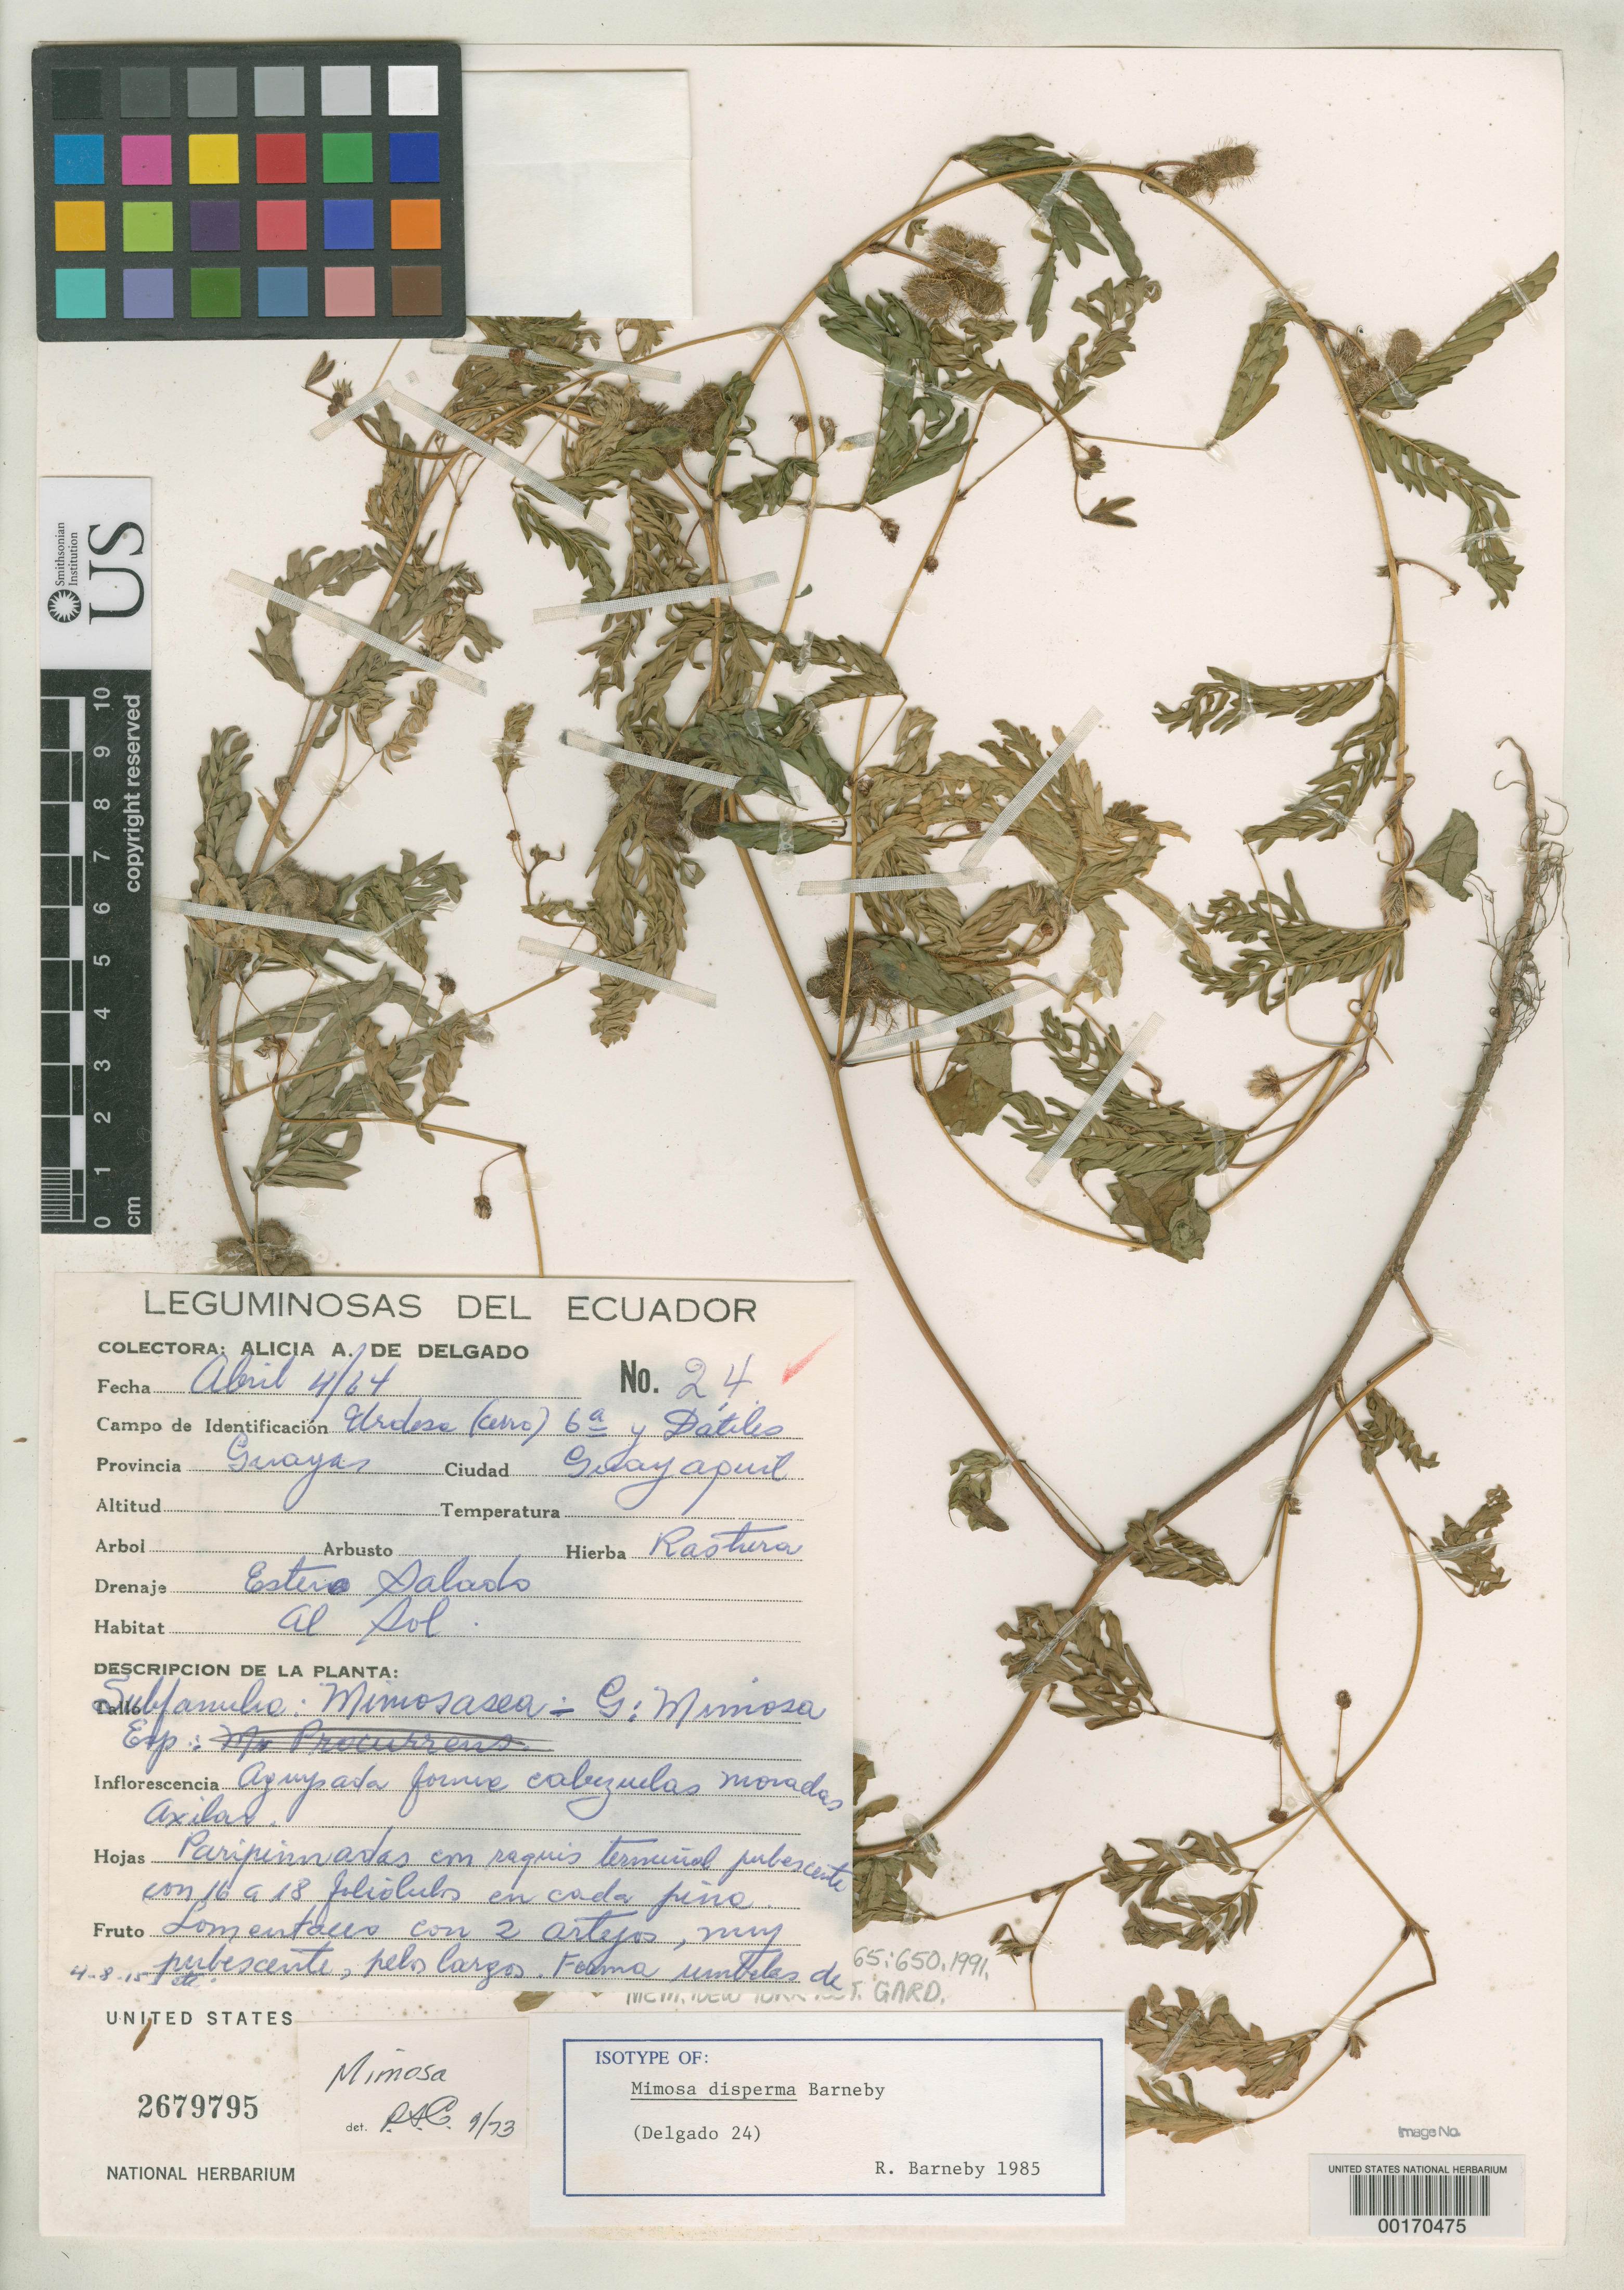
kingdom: Plantae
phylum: Tracheophyta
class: Magnoliopsida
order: Fabales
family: Fabaceae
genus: Mimosa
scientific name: Mimosa disperma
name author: Barneby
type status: Isotype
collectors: A. A. Delgado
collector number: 24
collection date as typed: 04 Apr 1964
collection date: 1964-04-04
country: Ecuador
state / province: Guayas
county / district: Guayaquil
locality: Urdero (Cerro) Sexta y Datiles, Drenaje del estero Salado.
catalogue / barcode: US 2679795